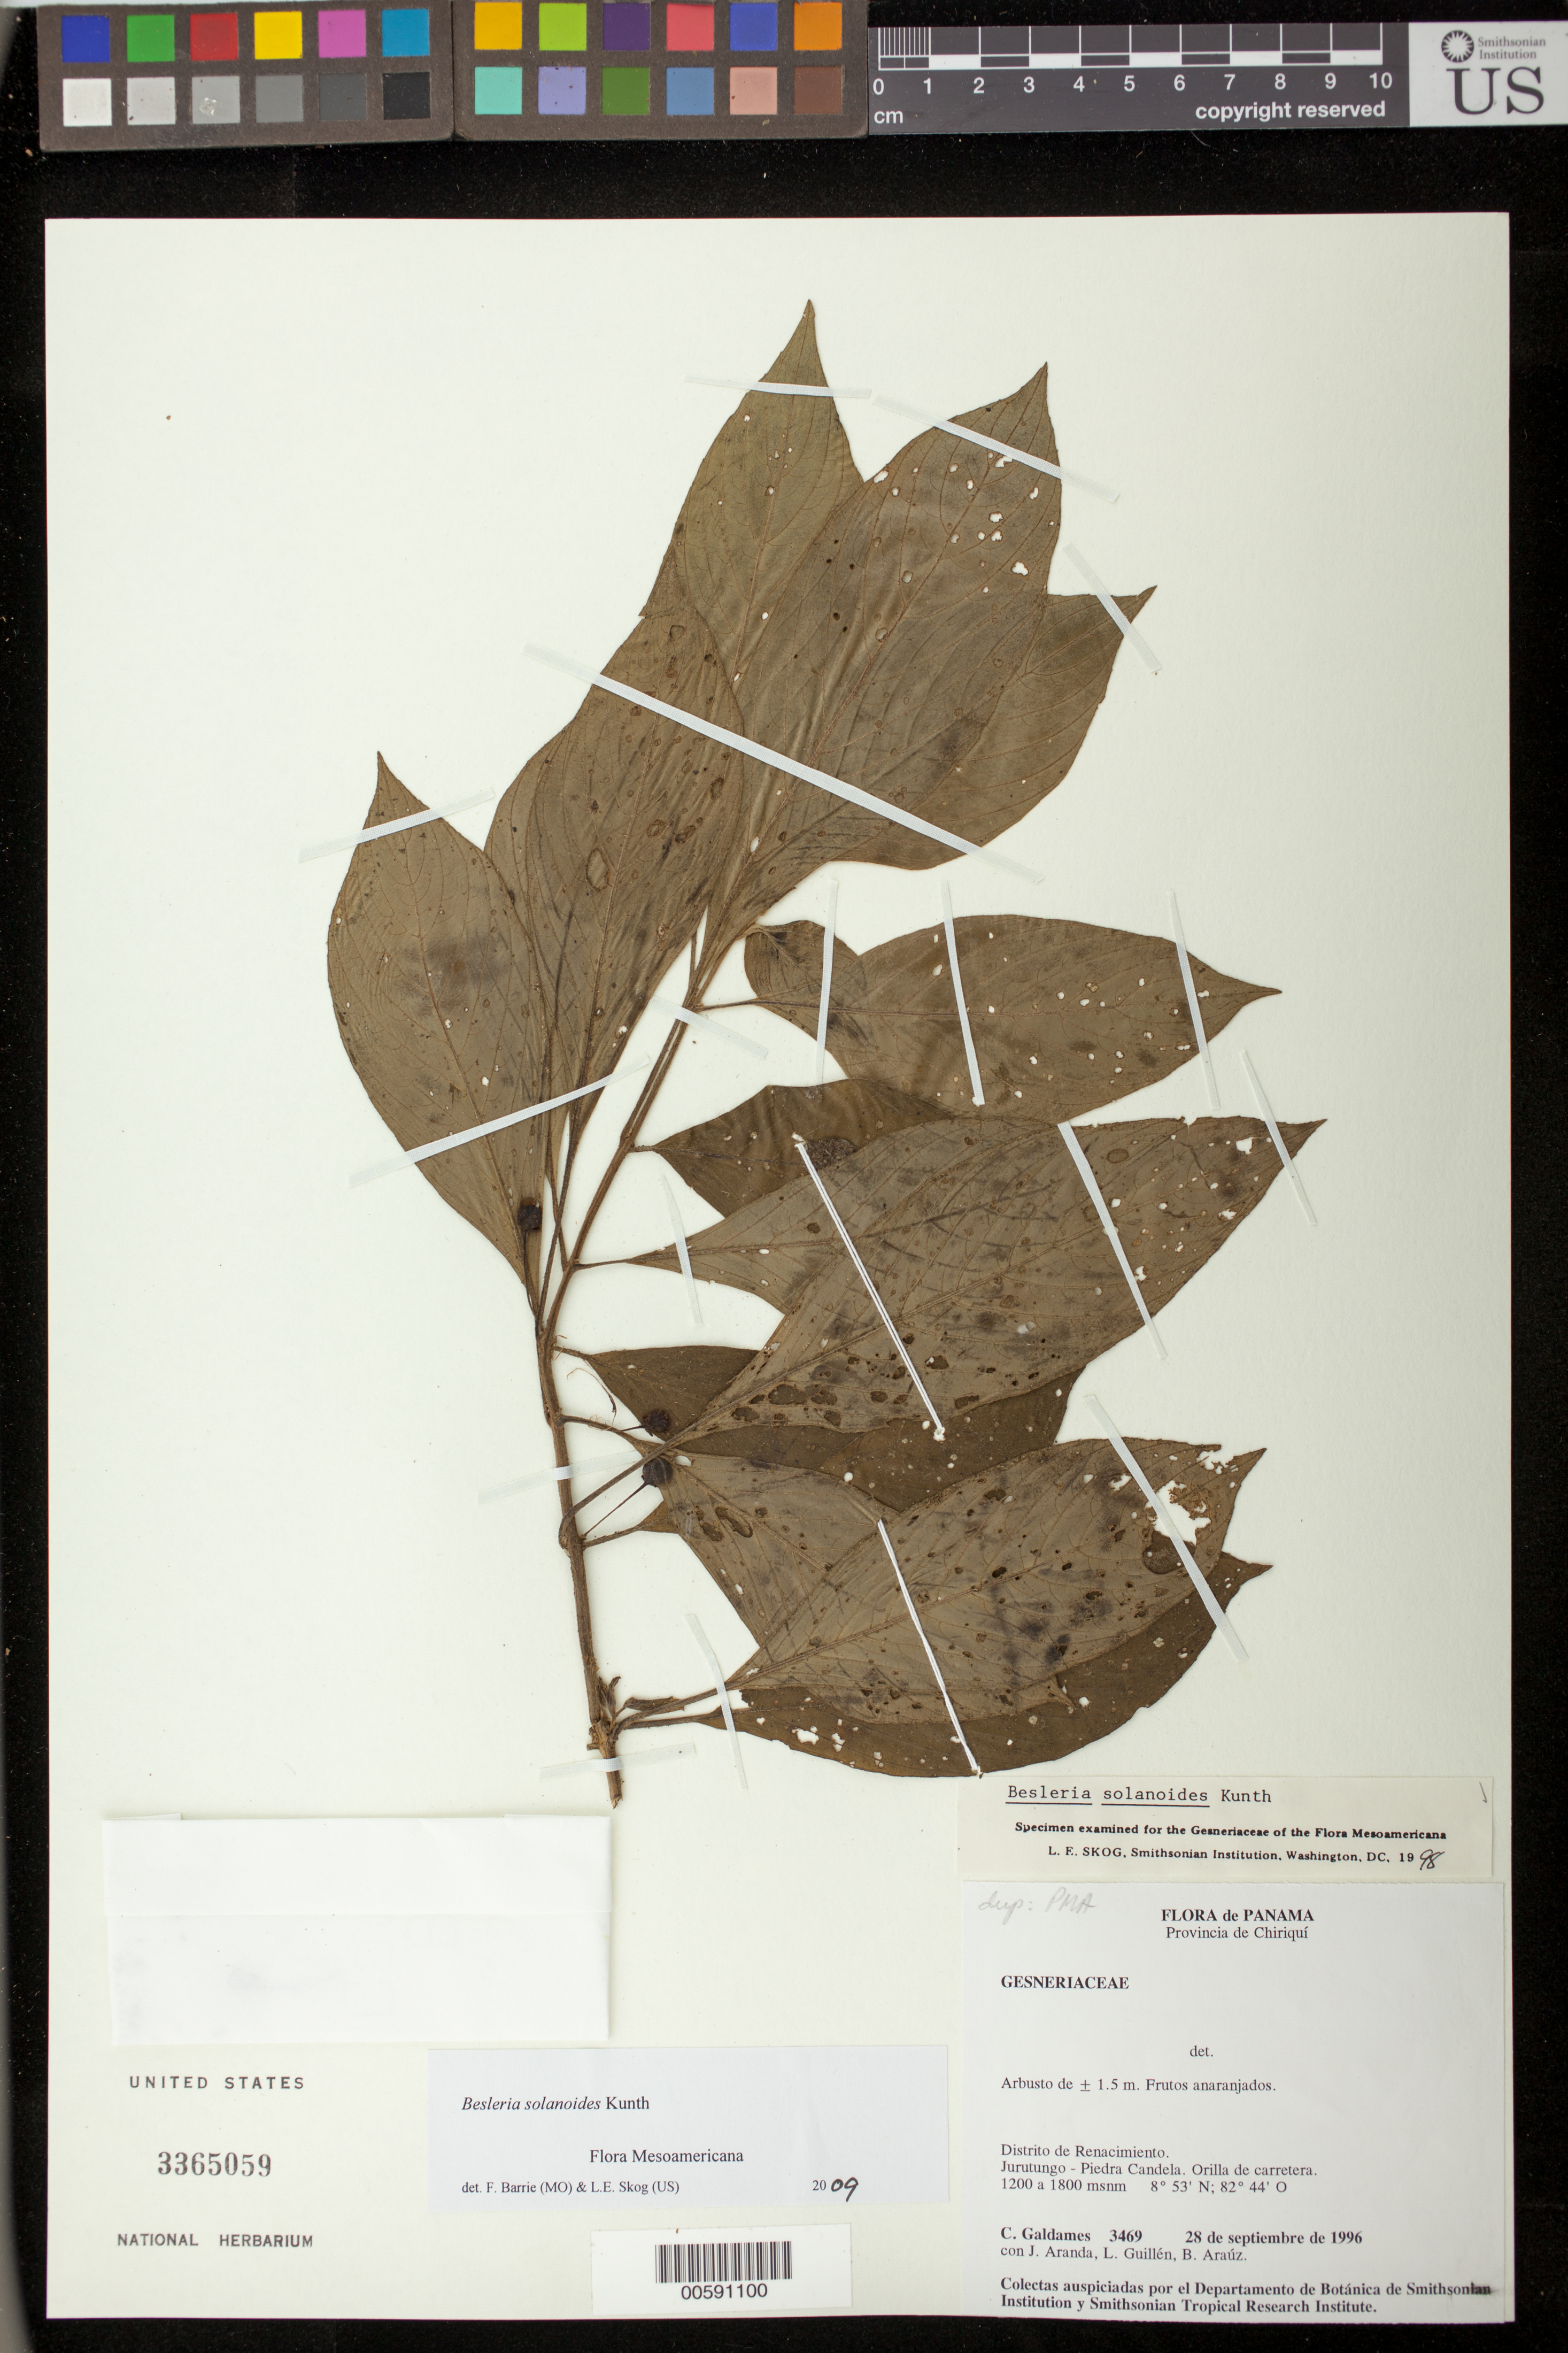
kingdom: Plantae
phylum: Tracheophyta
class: Magnoliopsida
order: Lamiales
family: Gesneriaceae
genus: Besleria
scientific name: Besleria solanoides var. solanoides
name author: Kunth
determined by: Skog, Laurence E.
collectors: C. Galdames, J. Aranda, L. Guillén & B. Araúz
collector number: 3469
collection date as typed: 28 Sep 1996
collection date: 1996-09-28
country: Panama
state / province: Chiriquí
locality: Distrito de Renacimiento; Jurutungo - Piedra Candela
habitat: Orilla de carretera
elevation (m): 1200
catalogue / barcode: US 3365059